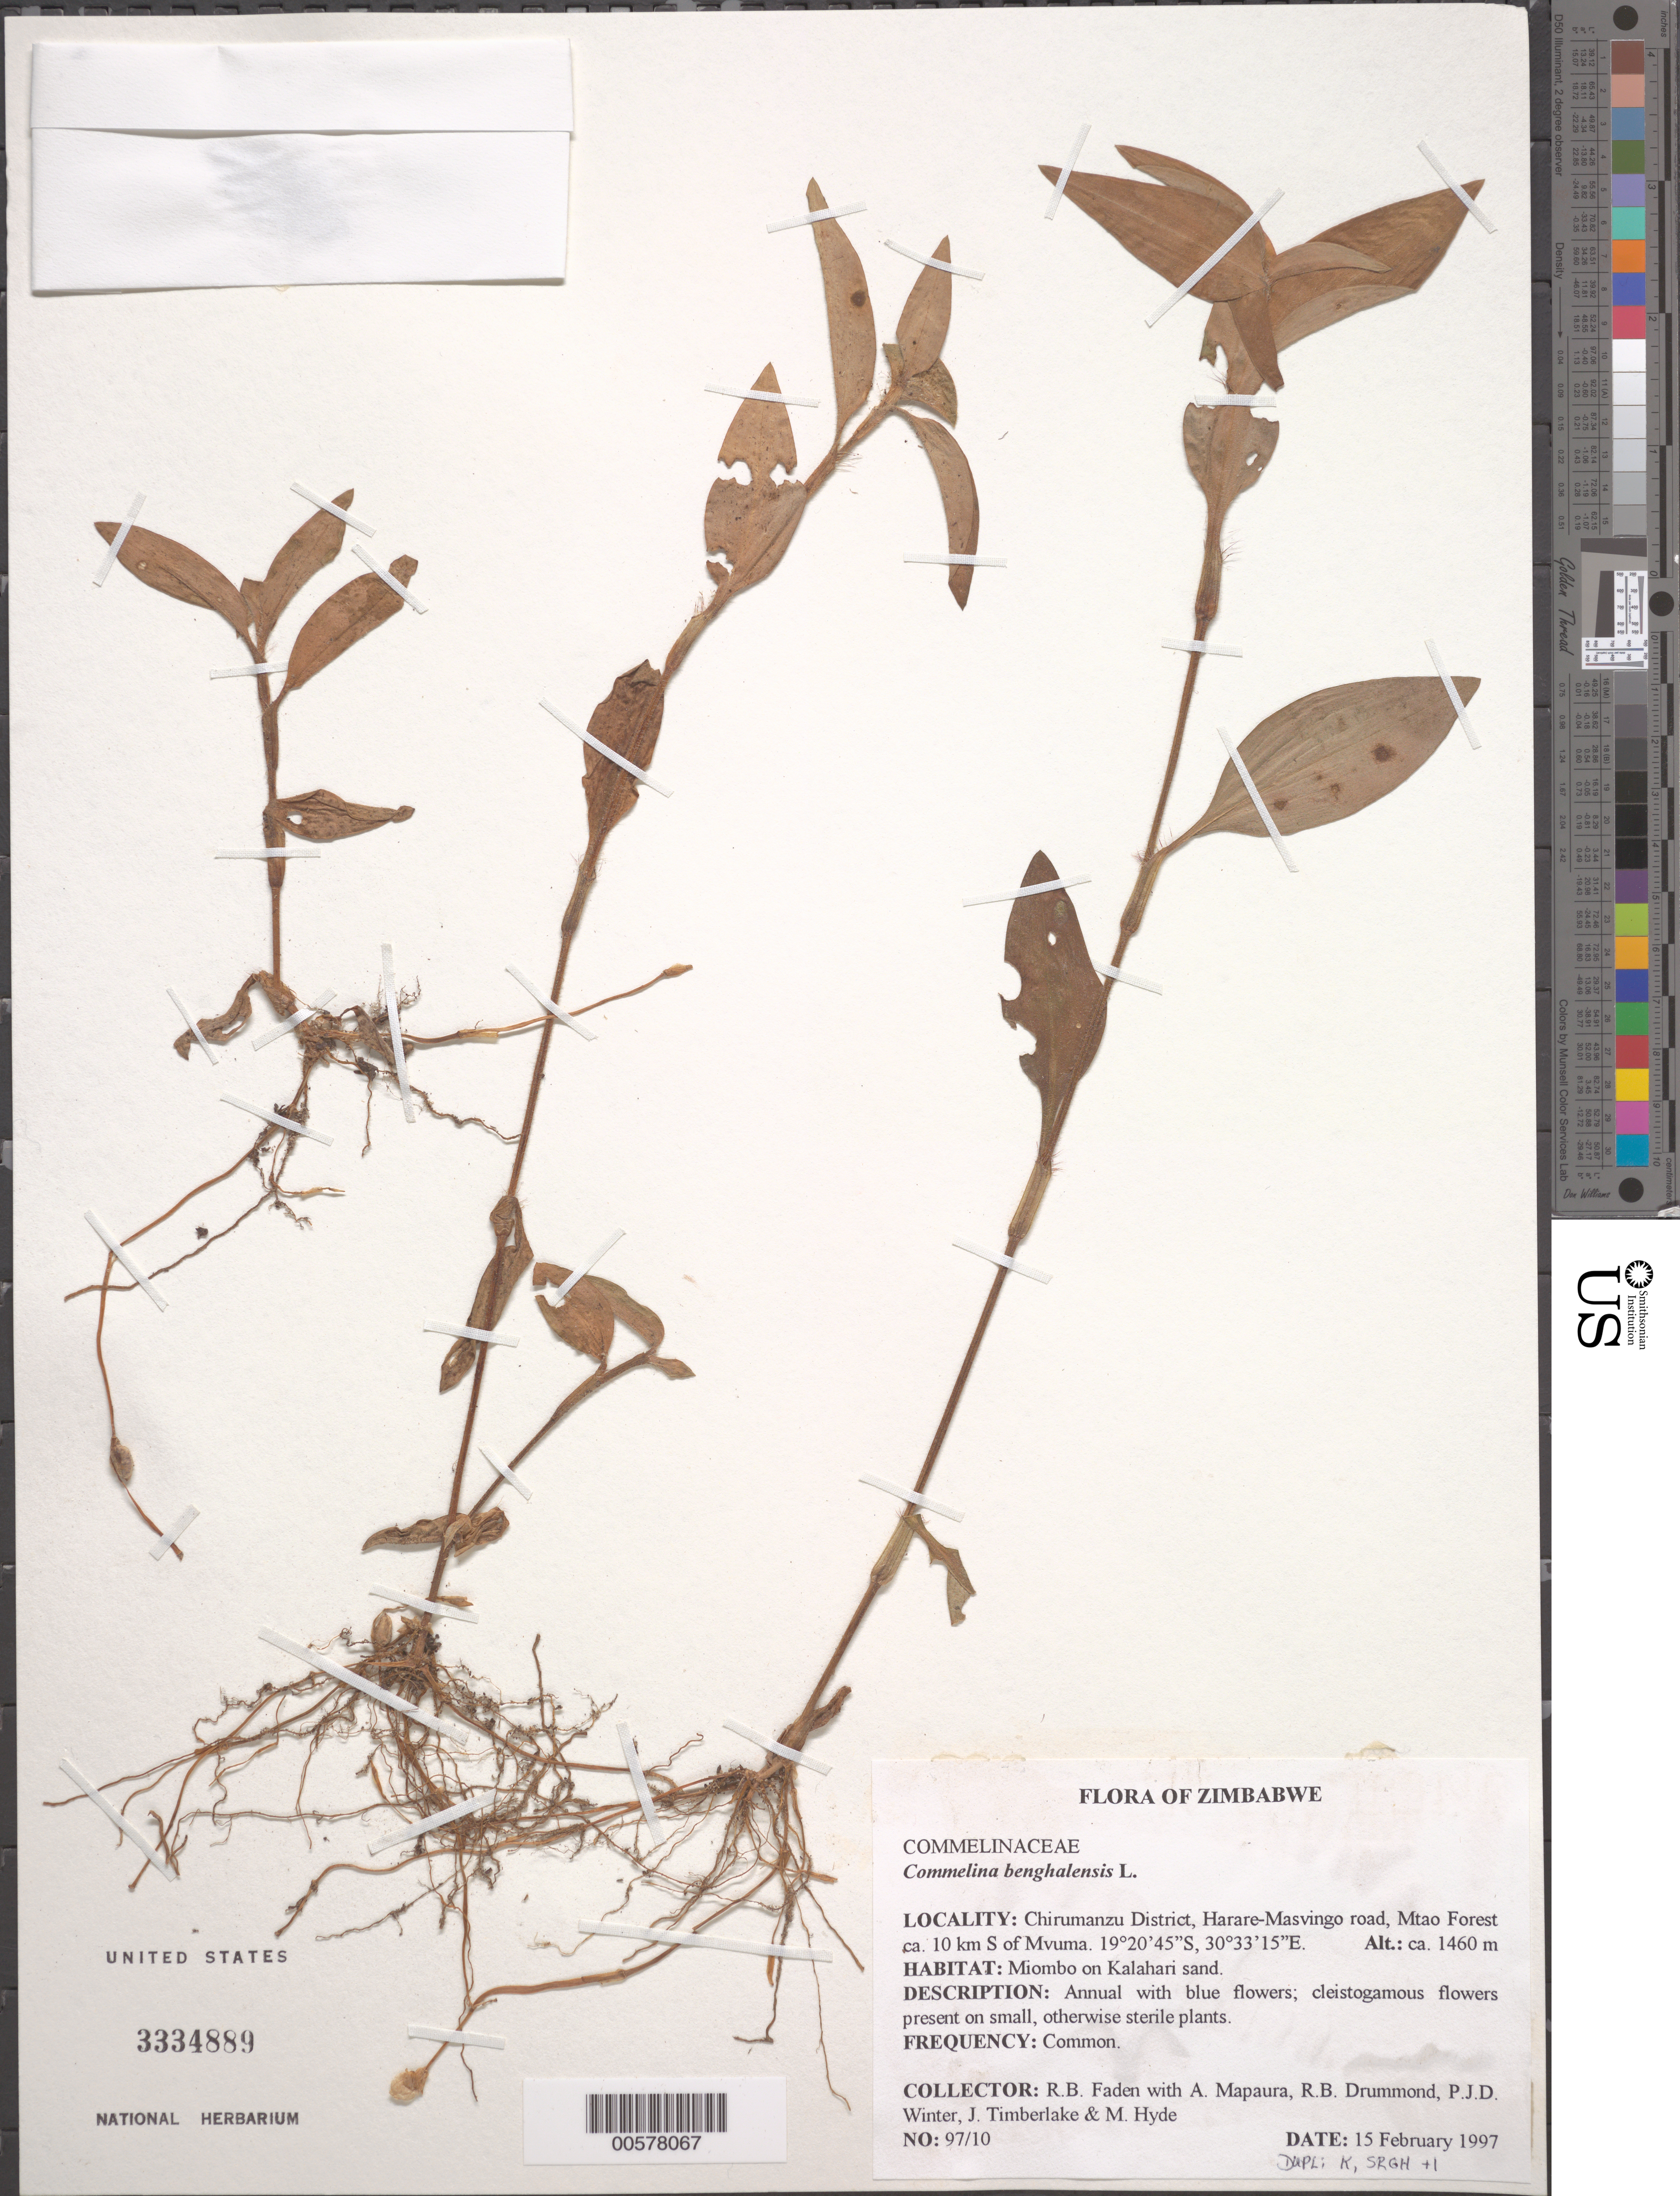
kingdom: Plantae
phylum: Tracheophyta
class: Liliopsida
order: Commelinales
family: Commelinaceae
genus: Commelina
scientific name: Commelina benghalensis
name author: L.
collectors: R. B. Faden, R. Drummond, A. Mapaura, M. Hyde, P. Winter & J. Timberlake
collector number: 97/10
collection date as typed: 15 Feb 1997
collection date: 1997-02-15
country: Zimbabwe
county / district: Chirumanzu Dist.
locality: Harare-masvingo road, mtao forest, s of mvuma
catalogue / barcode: US 3334889